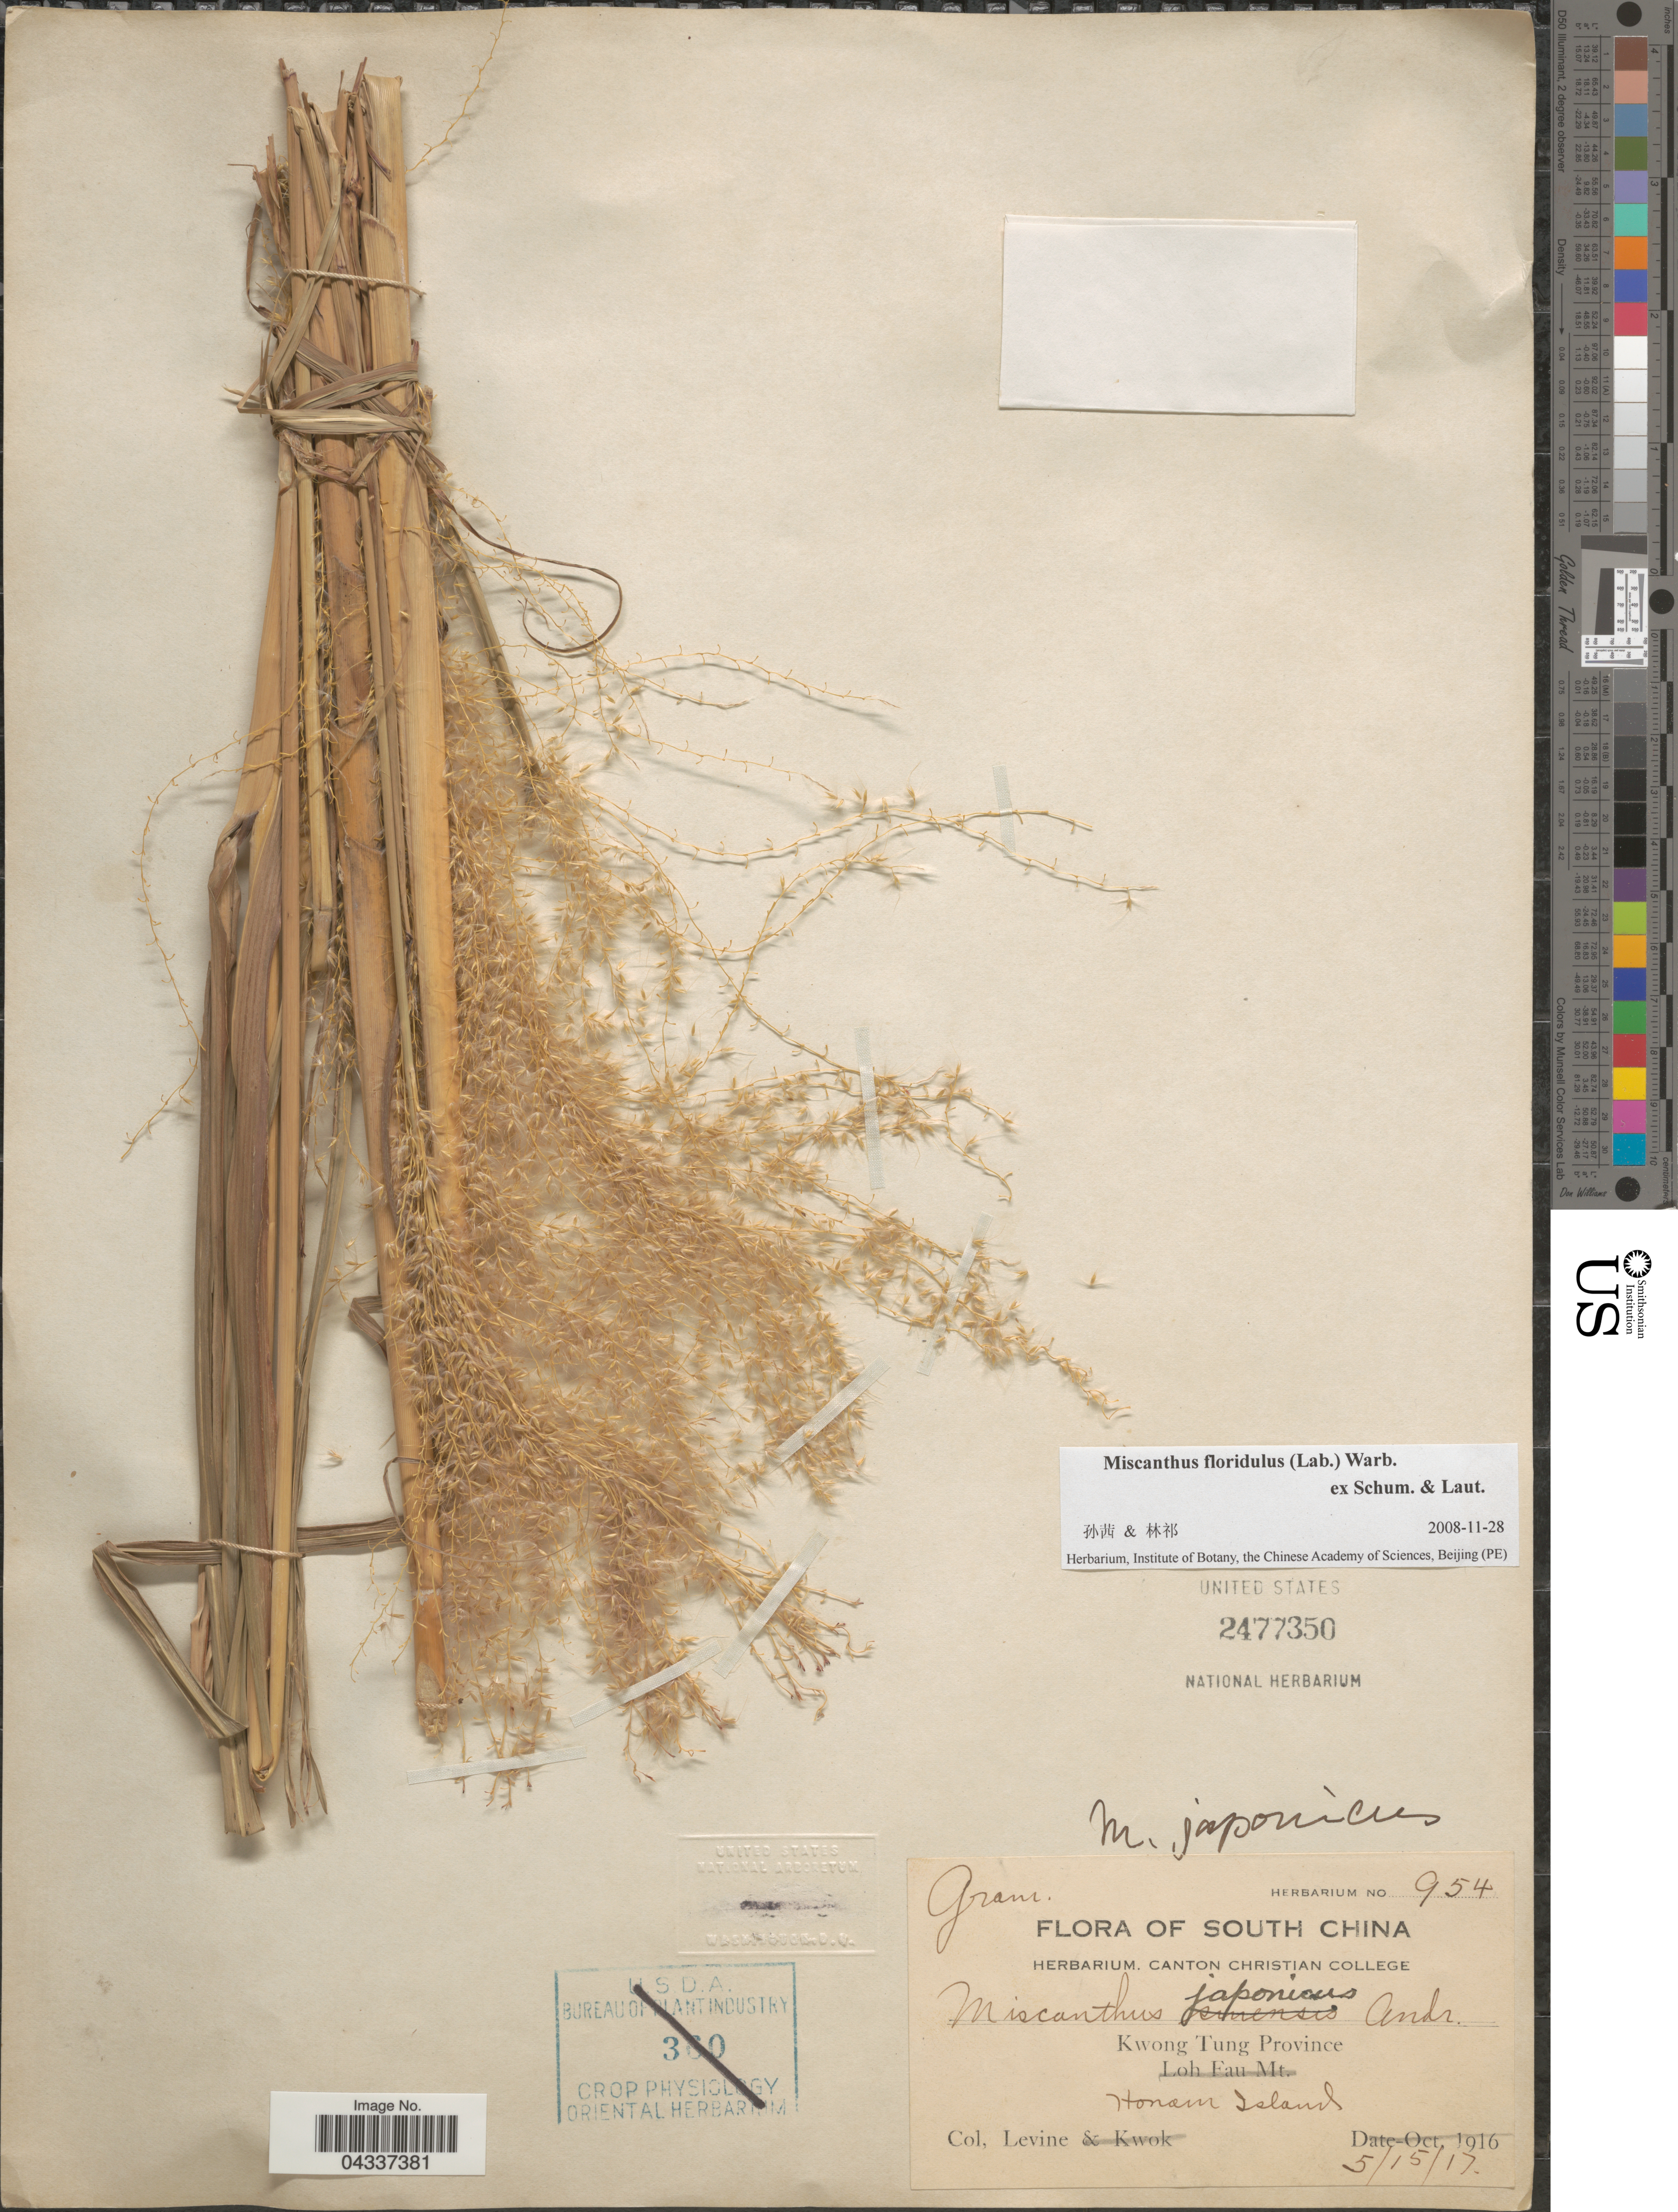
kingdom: Plantae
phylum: Tracheophyta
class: Liliopsida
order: Poales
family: Poaceae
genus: Miscanthus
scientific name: Miscanthus floridulus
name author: (Labill.) Warb.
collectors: -. Levine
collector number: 954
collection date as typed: Transcribed d/m/y: 15/5/17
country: China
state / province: Guangdong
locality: South China. Kwong Tung Province. Honam Island.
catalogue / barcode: US 2477350